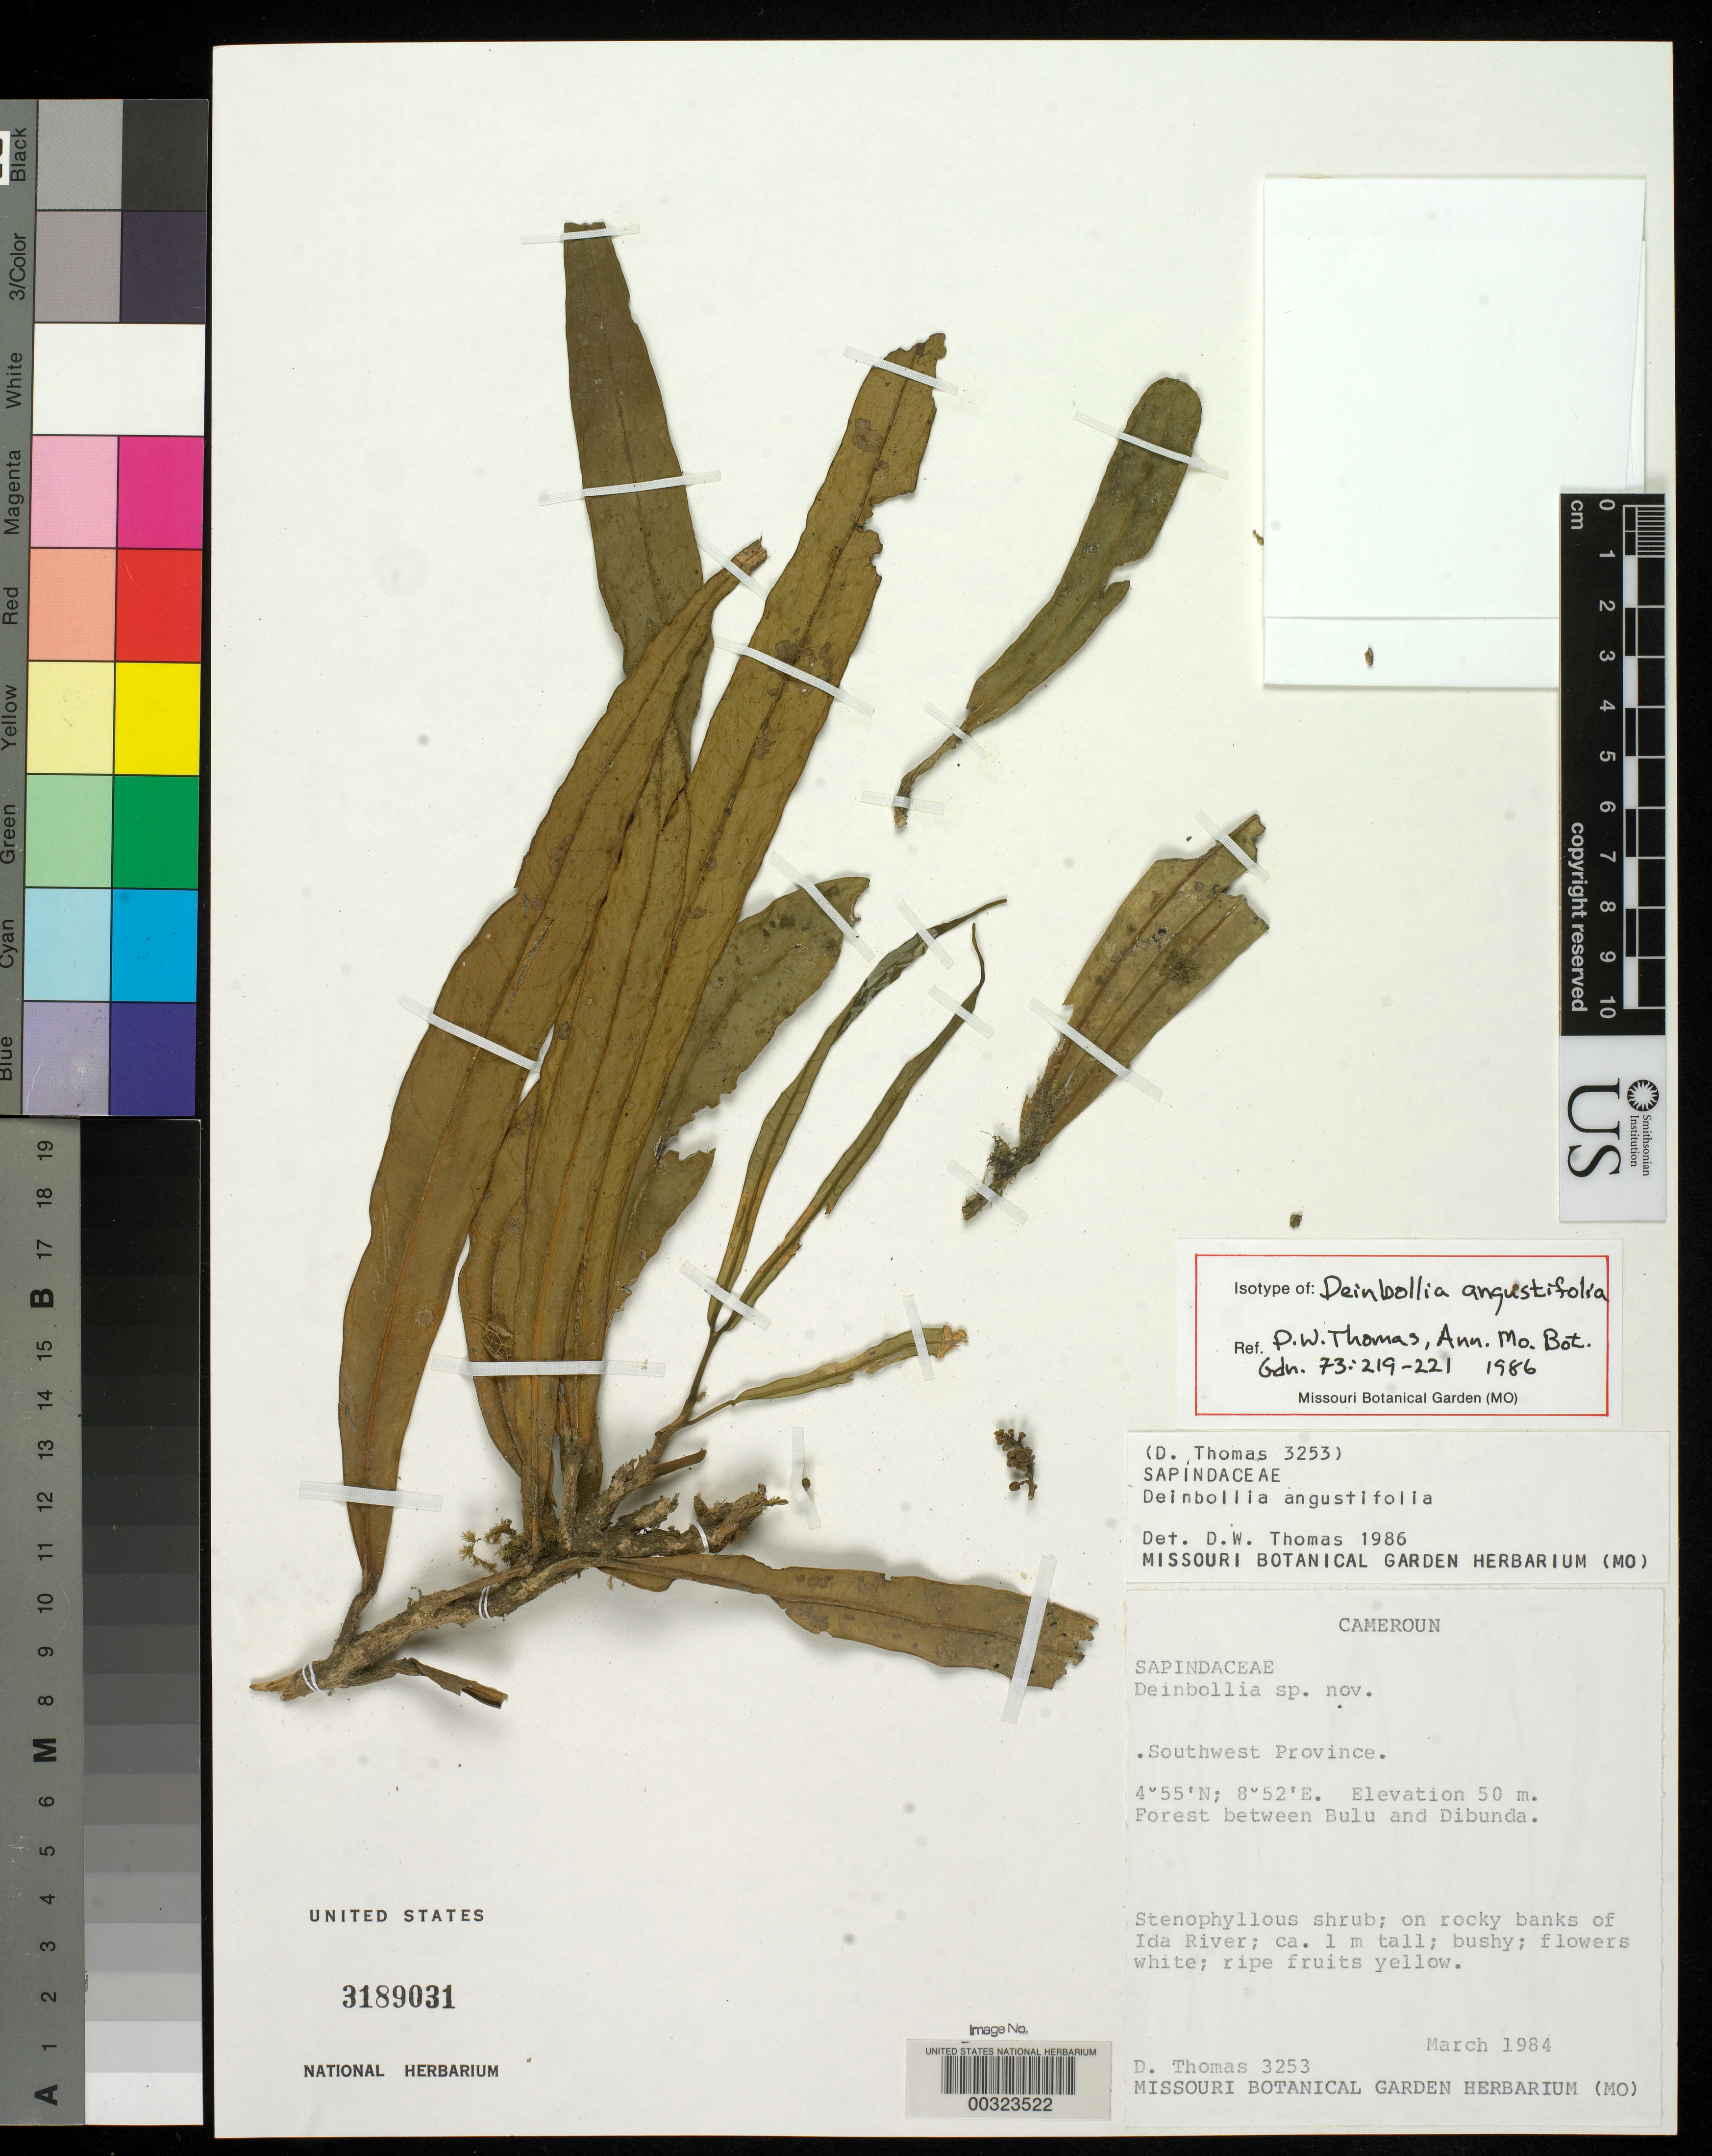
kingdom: Plantae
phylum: Tracheophyta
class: Magnoliopsida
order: Sapindales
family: Sapindaceae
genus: Deinbollia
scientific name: Deinbollia angustifolia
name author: D.W. Thomas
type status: Isotype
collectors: D. W. Thomas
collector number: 3253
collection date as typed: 07 Mar 1984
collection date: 1984-03-07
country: Cameroon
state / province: Sud-Ouest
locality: Forest between Bulu and Dibunda.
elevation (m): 50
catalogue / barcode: US 3189031